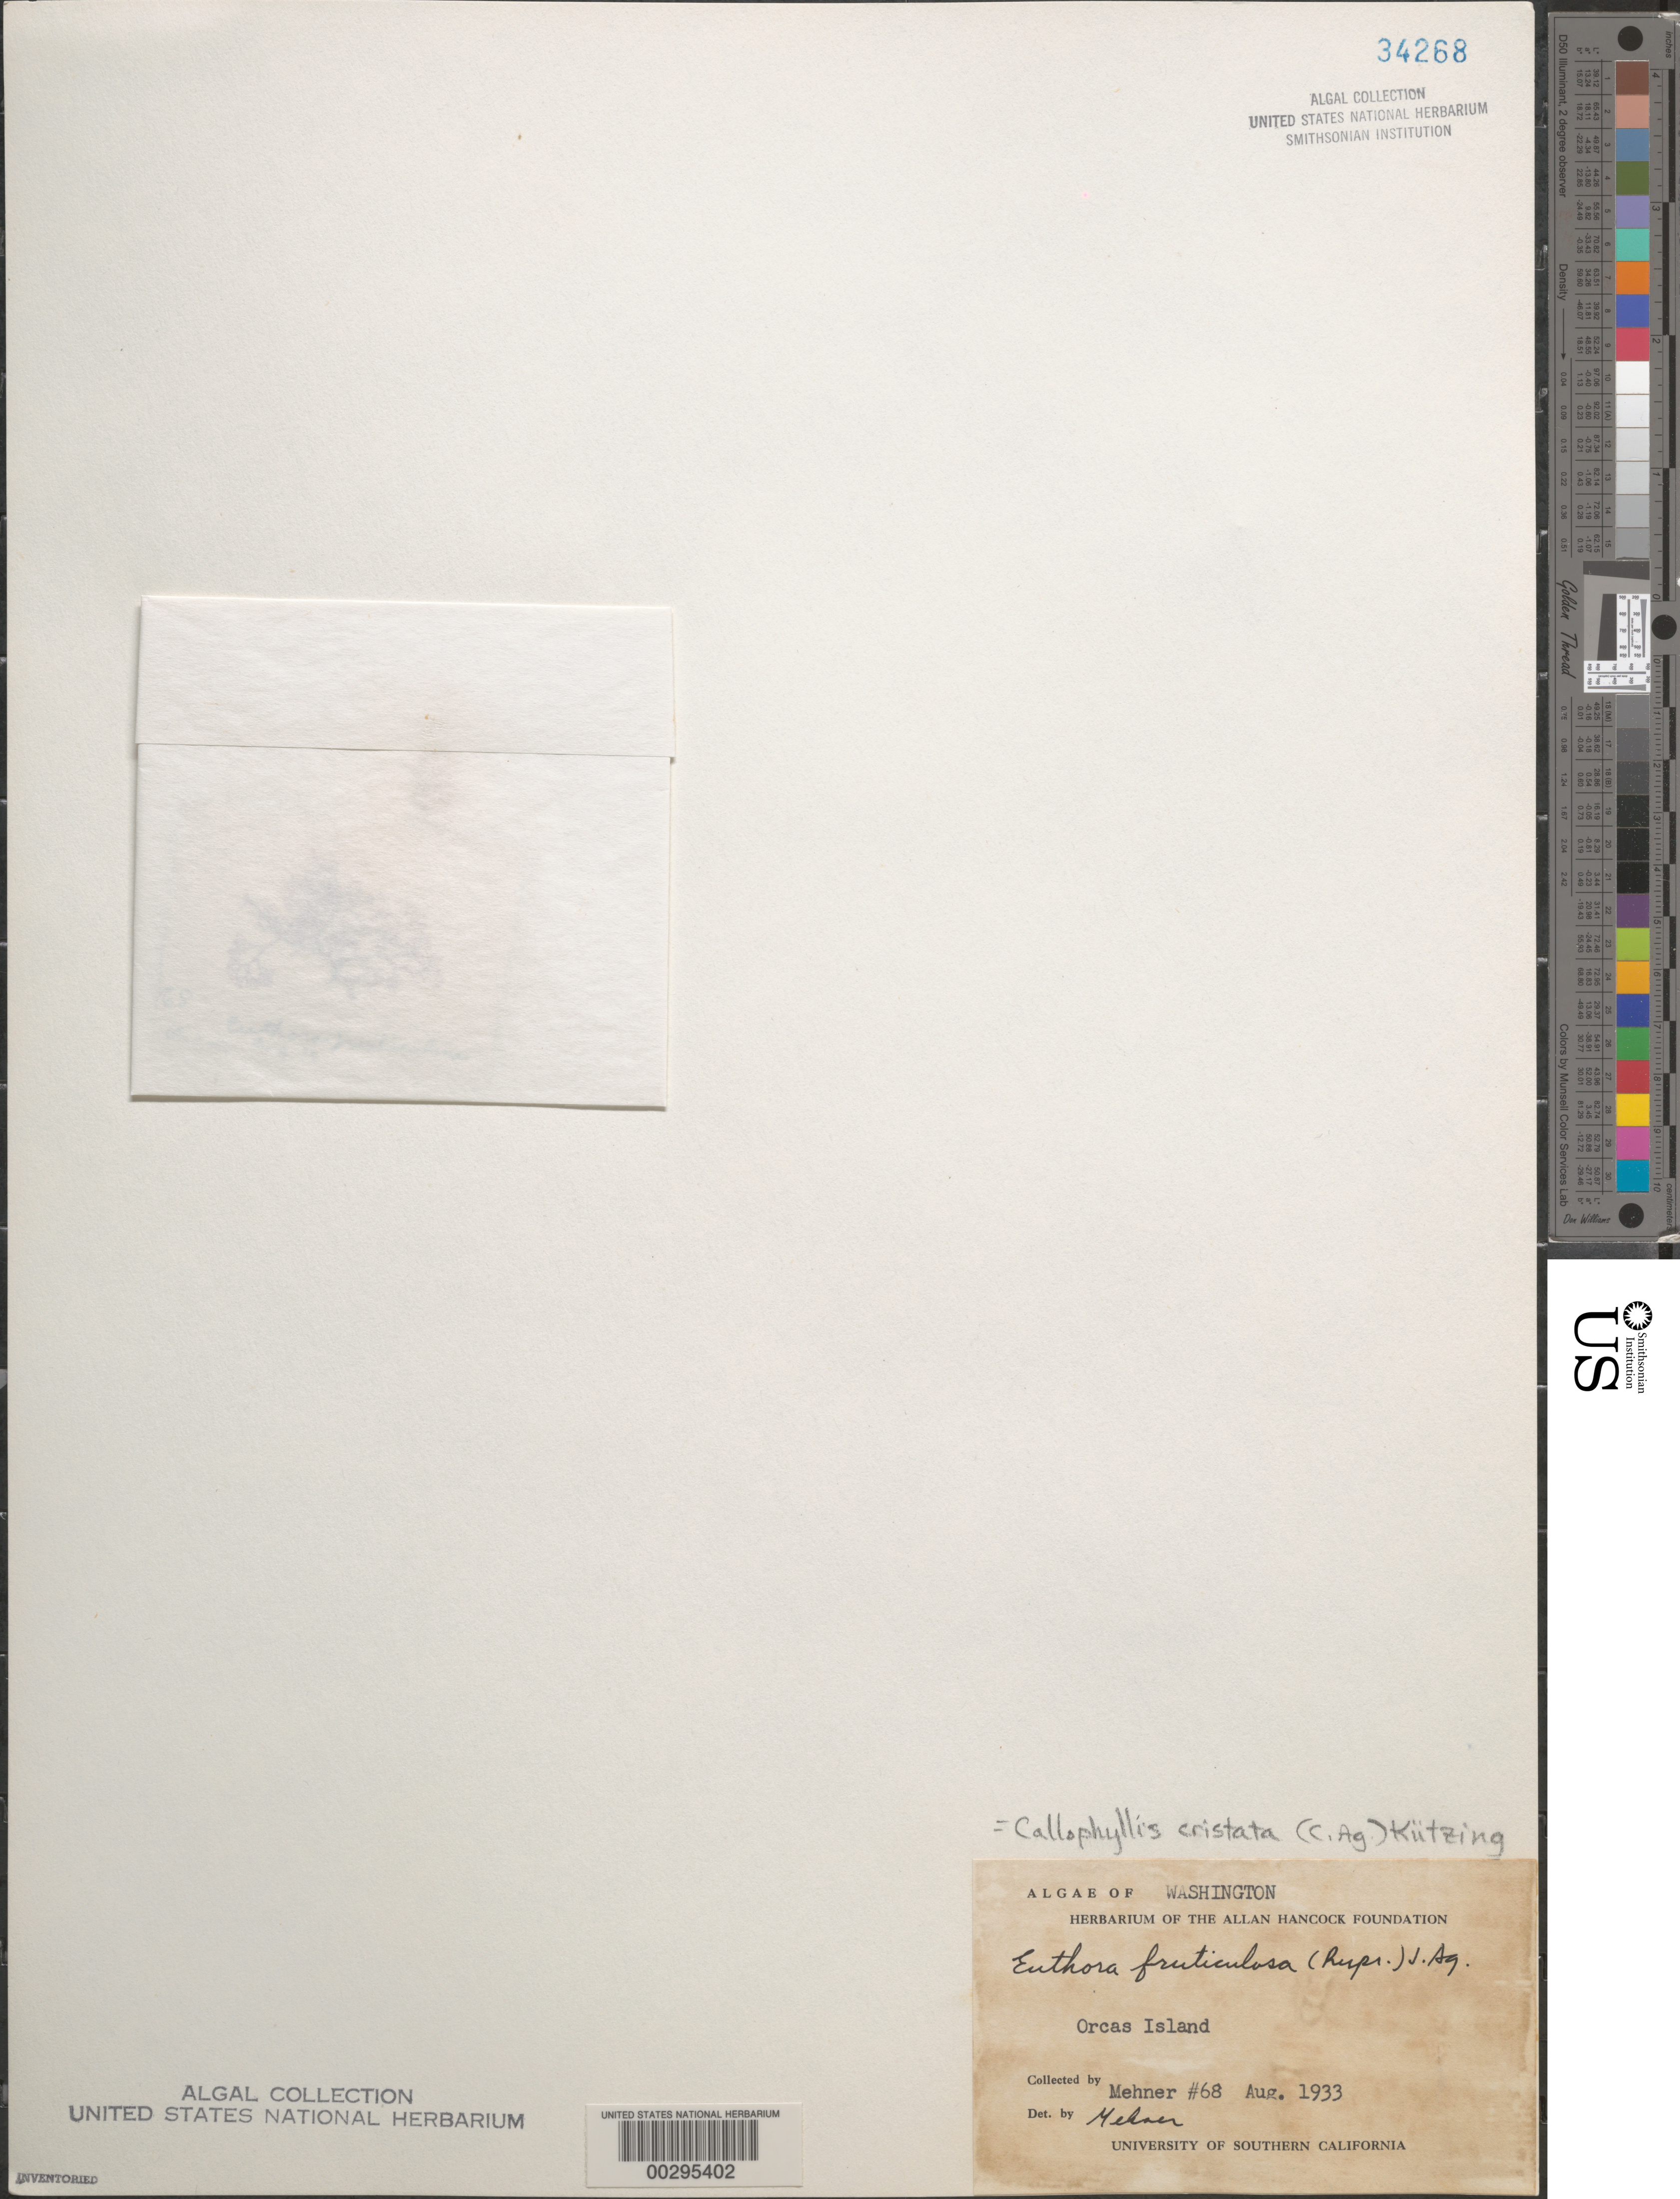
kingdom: Plantae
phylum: Rhodophyta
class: Florideophyceae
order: Gigartinales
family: Kallymeniaceae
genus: Euthora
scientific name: Euthora cristata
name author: (C. Agardh) J. Agardh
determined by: Algae name updating Project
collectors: A. Mehner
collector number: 68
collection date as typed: Aug 1933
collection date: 1933-08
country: United States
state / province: Washington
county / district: San Juan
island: Orcas Island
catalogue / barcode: US 34268